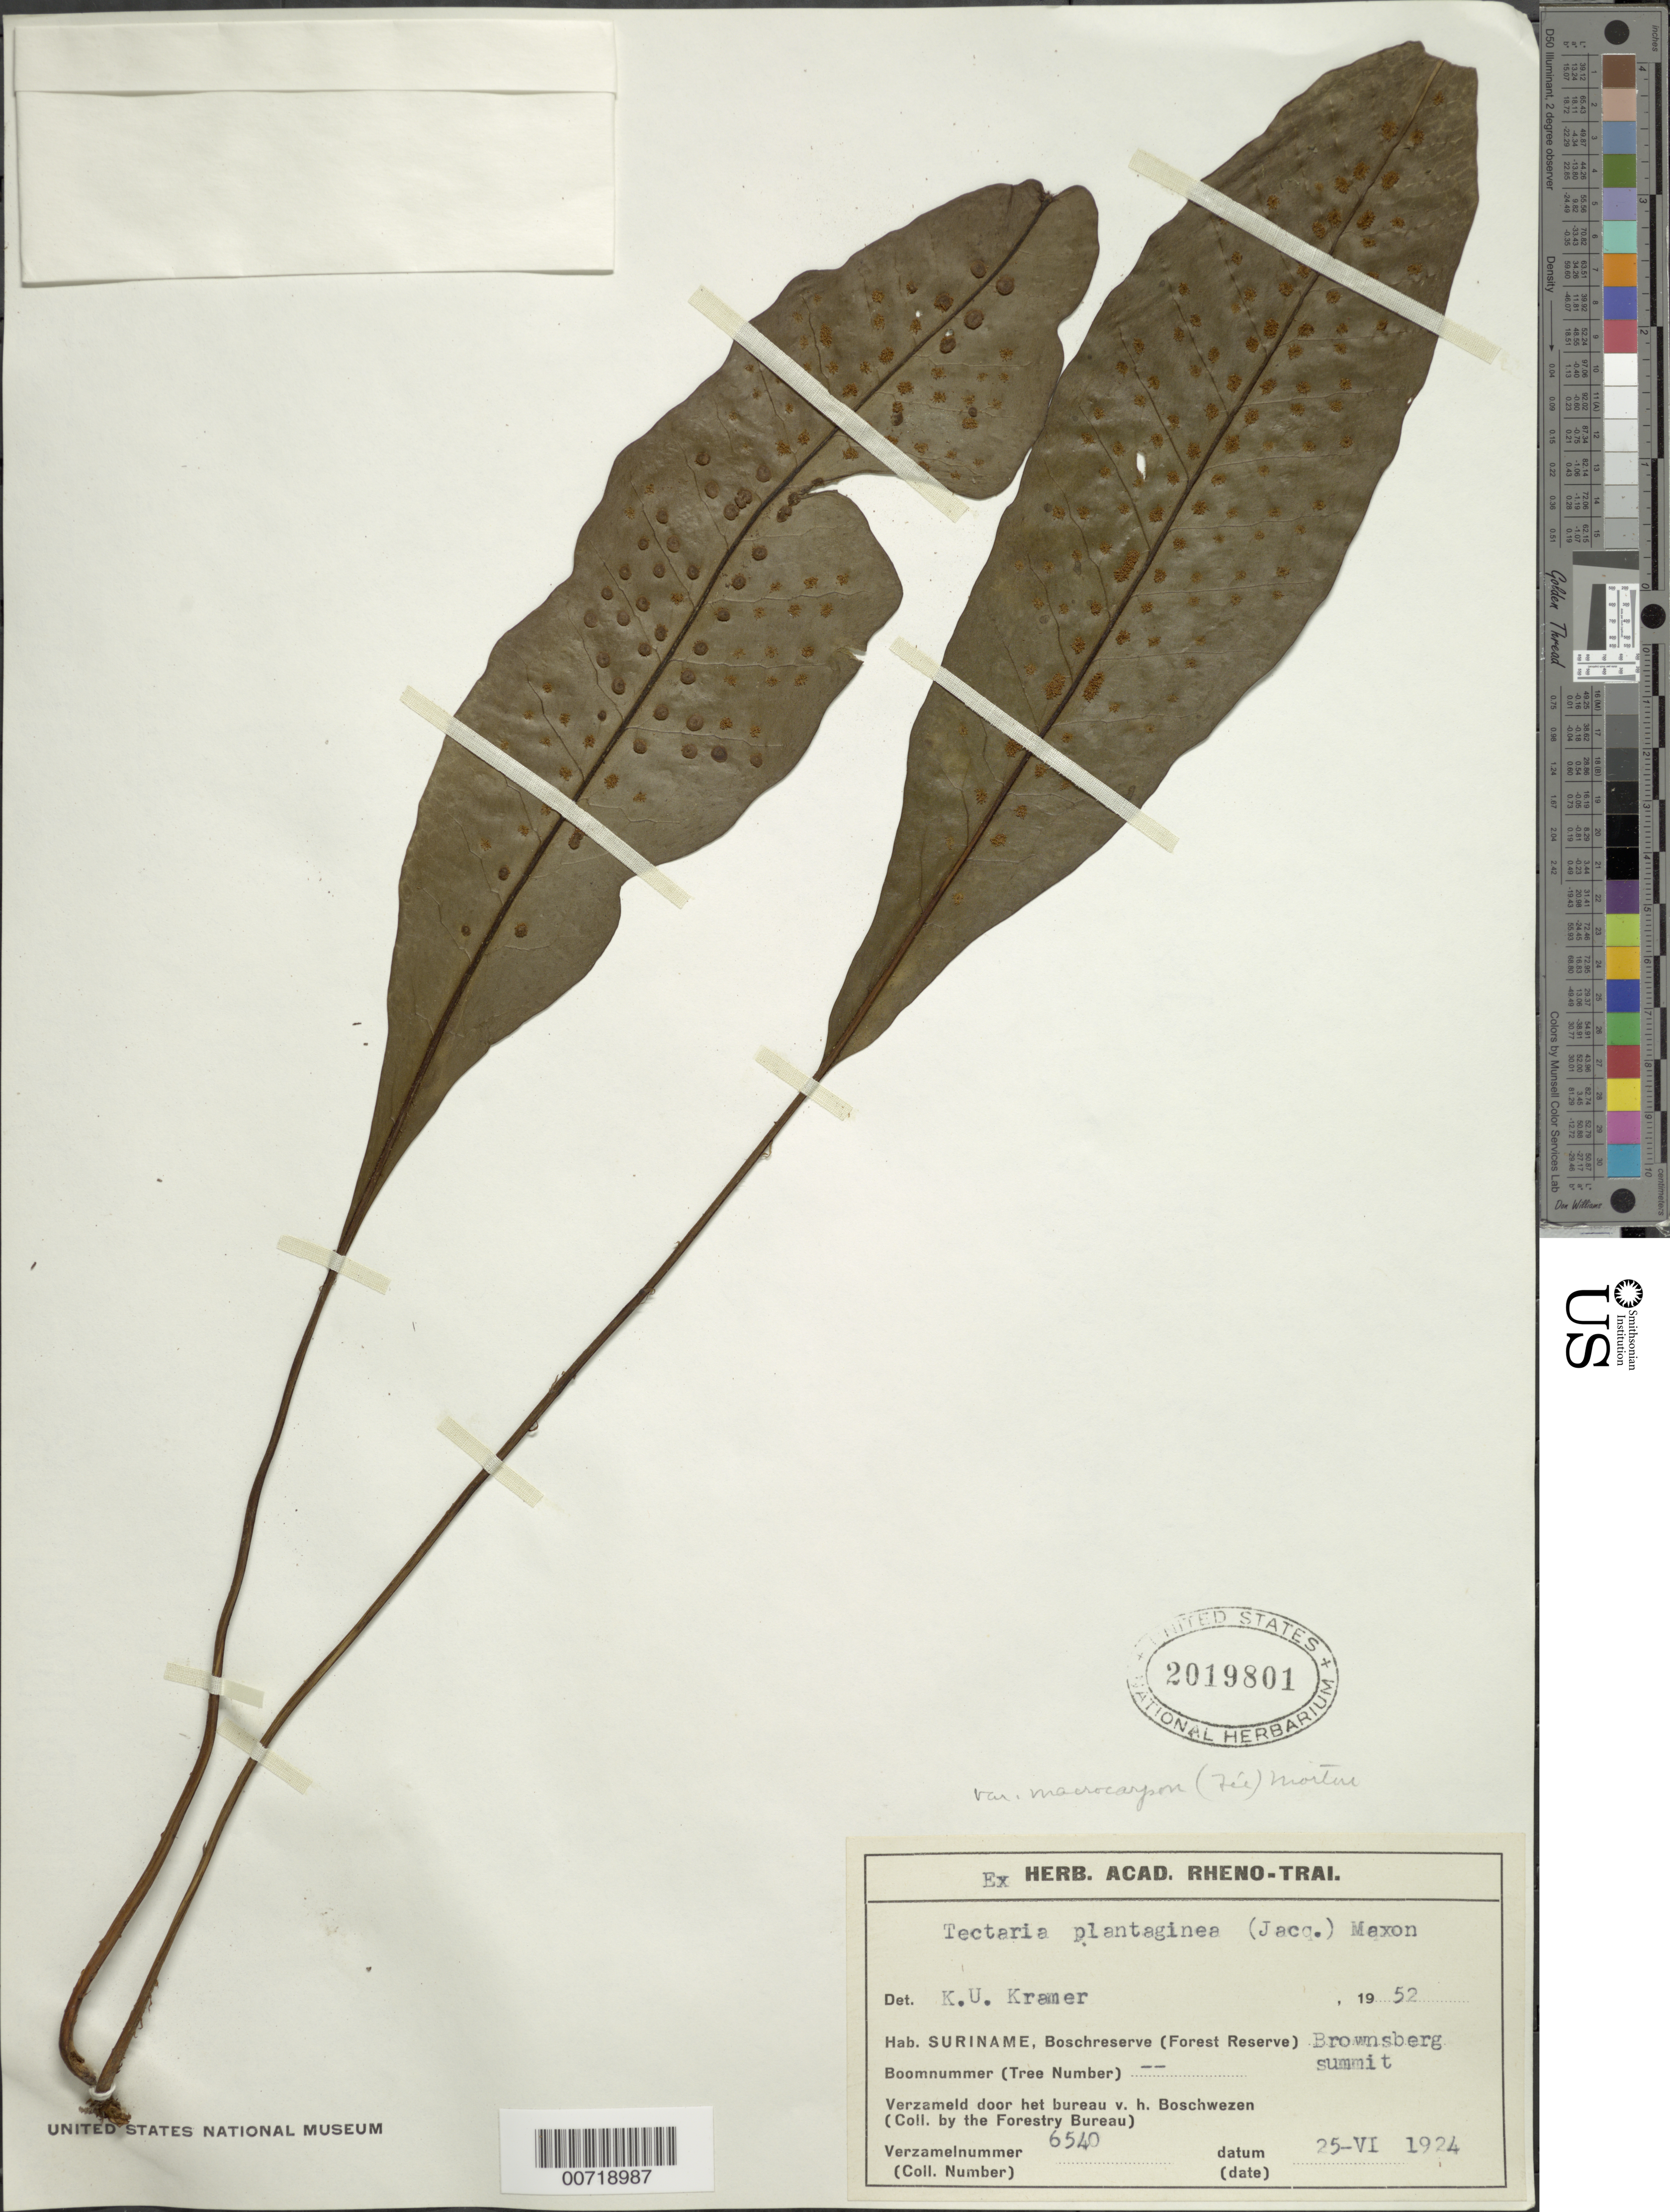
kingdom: Plantae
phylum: Tracheophyta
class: Polypodiopsida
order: Polypodiales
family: Tectariaceae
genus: Tectaria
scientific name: Tectaria plantaginea var. macrocarpa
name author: (Fée) C.V. Morton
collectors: Forestry Bureau-Surinam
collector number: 6540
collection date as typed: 25-Jun-24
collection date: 1924-06-25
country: Suriname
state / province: Brokopondo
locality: Brownsberg Nature Reserve, Brownsberg summit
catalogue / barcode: US 2019801